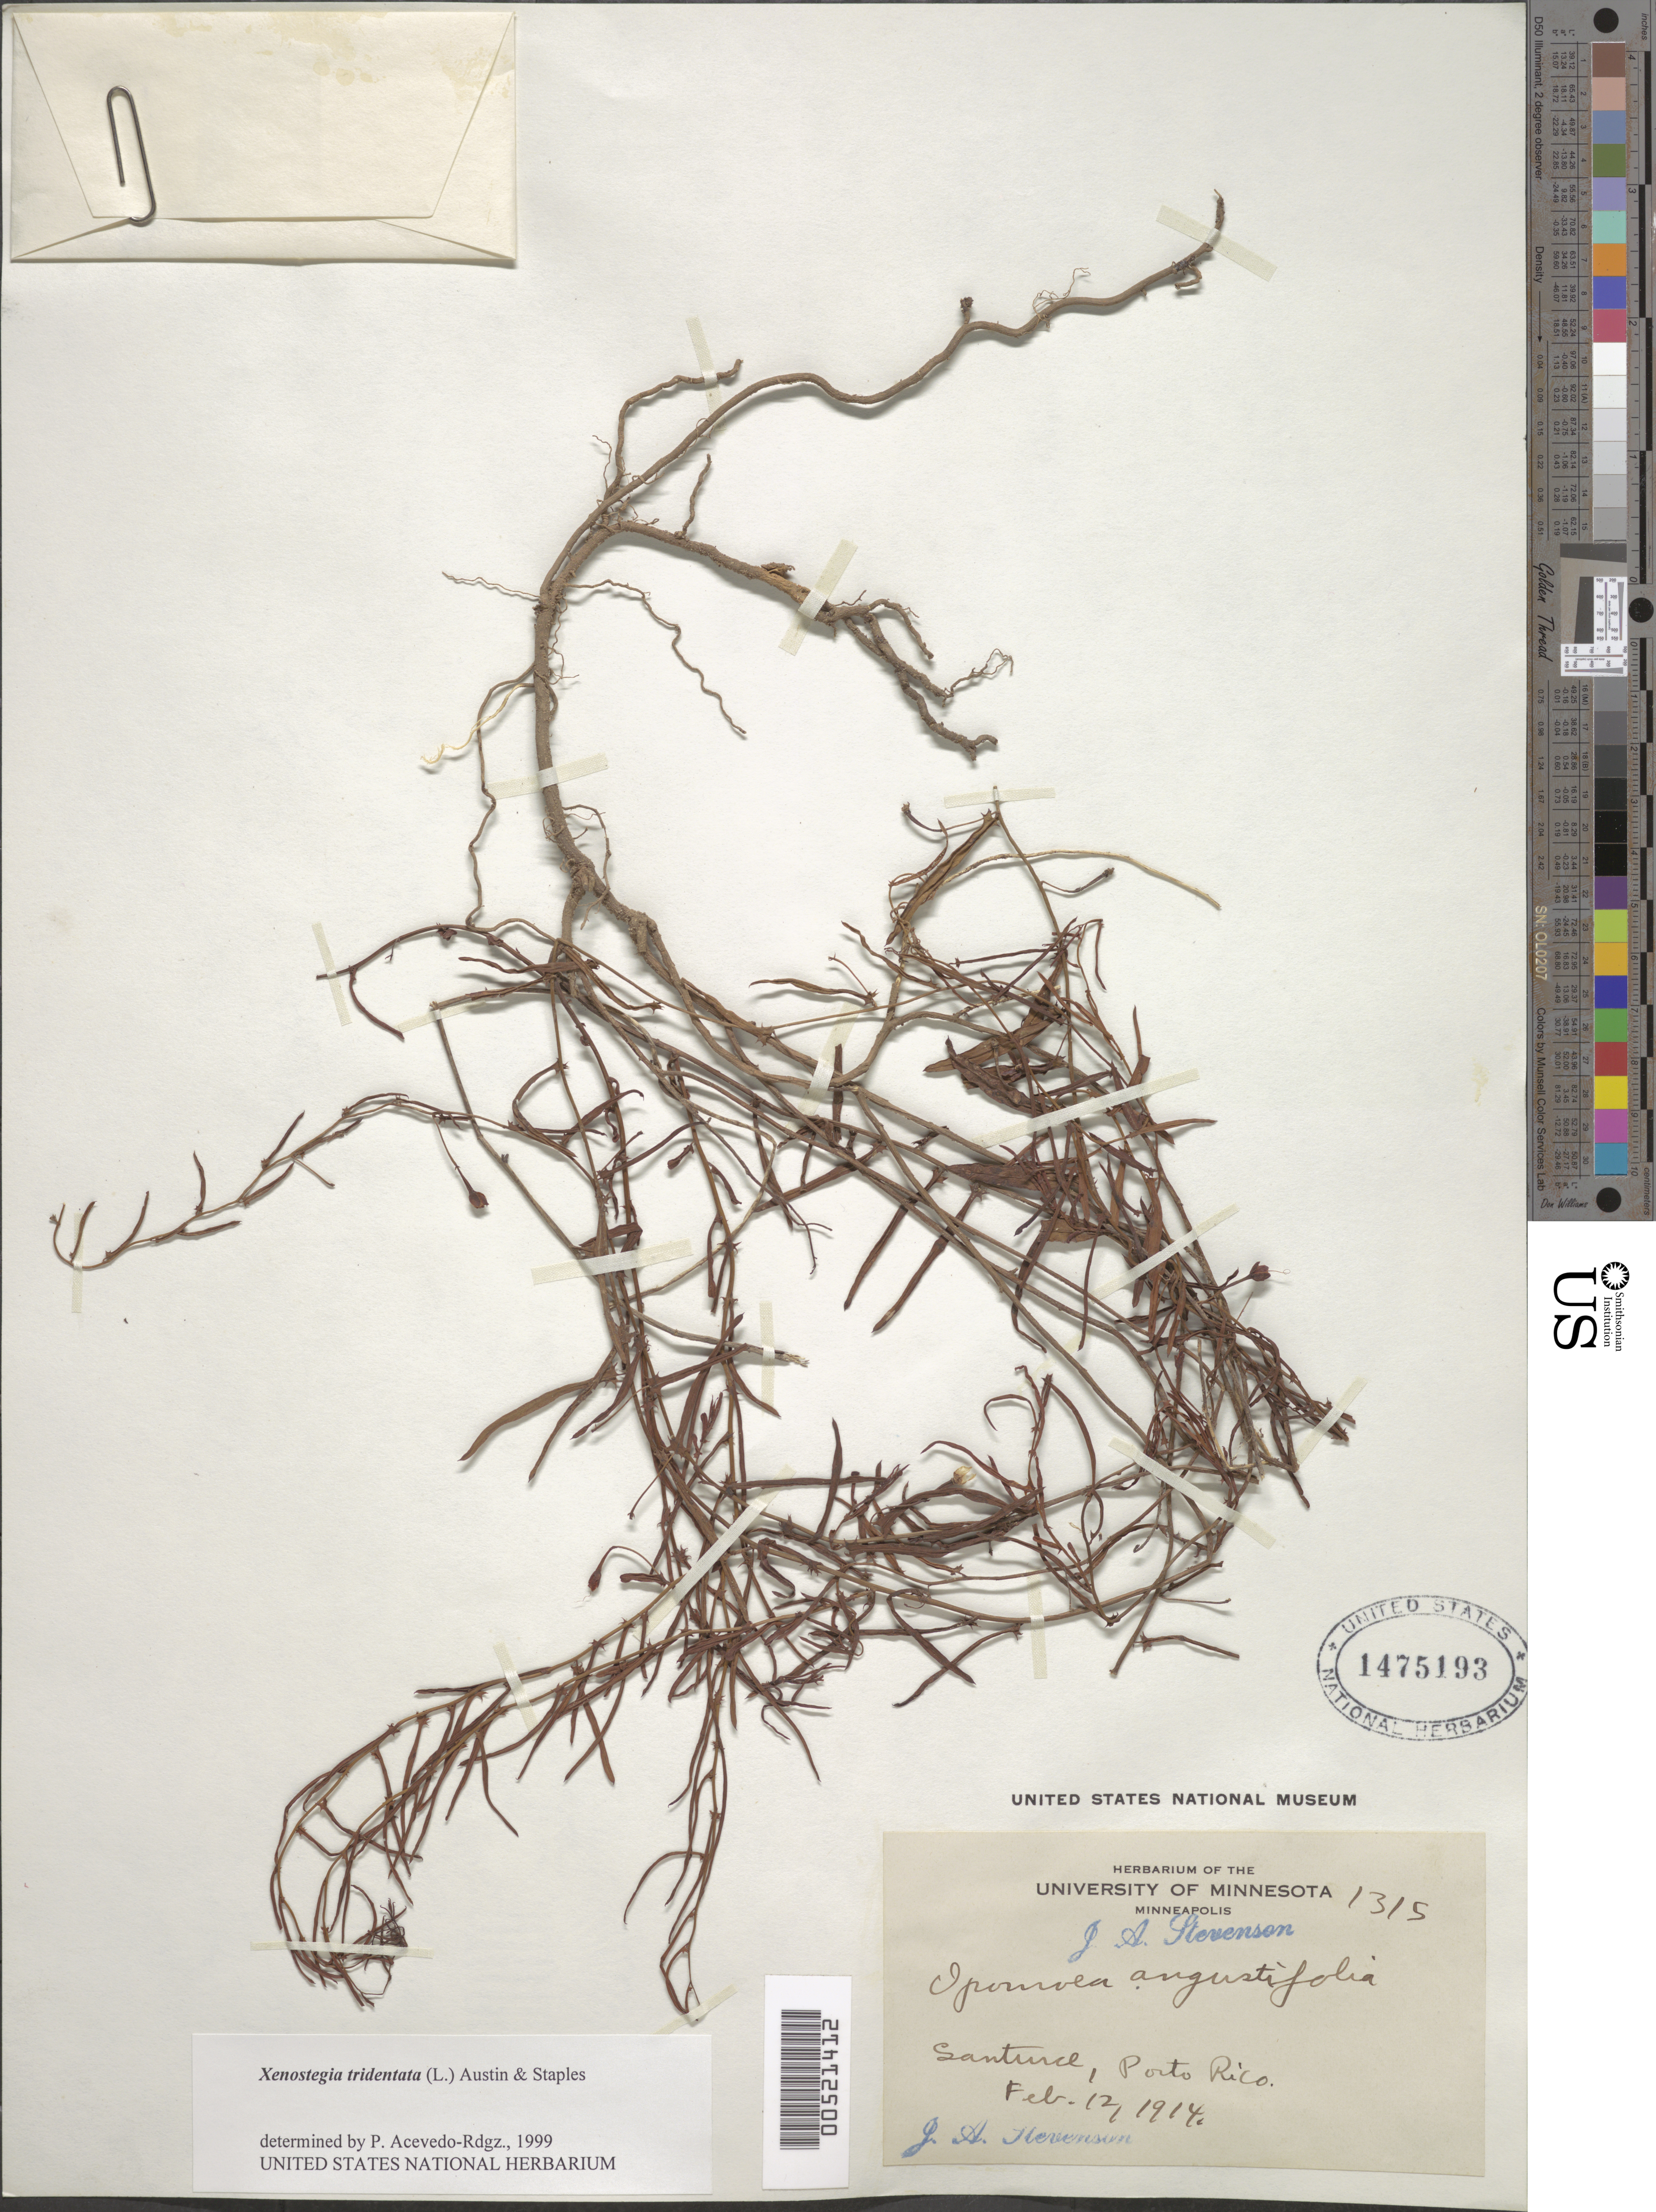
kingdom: Plantae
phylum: Tracheophyta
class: Magnoliopsida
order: Solanales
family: Convolvulaceae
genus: Xenostegia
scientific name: Xenostegia tridentata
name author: (L.) D.F. Austin & Staples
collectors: J. Stevenson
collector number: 1315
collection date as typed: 12 Feb 1914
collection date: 1914-02-12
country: Puerto Rico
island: Greater Antilles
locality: Santurce.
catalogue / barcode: US 1475973